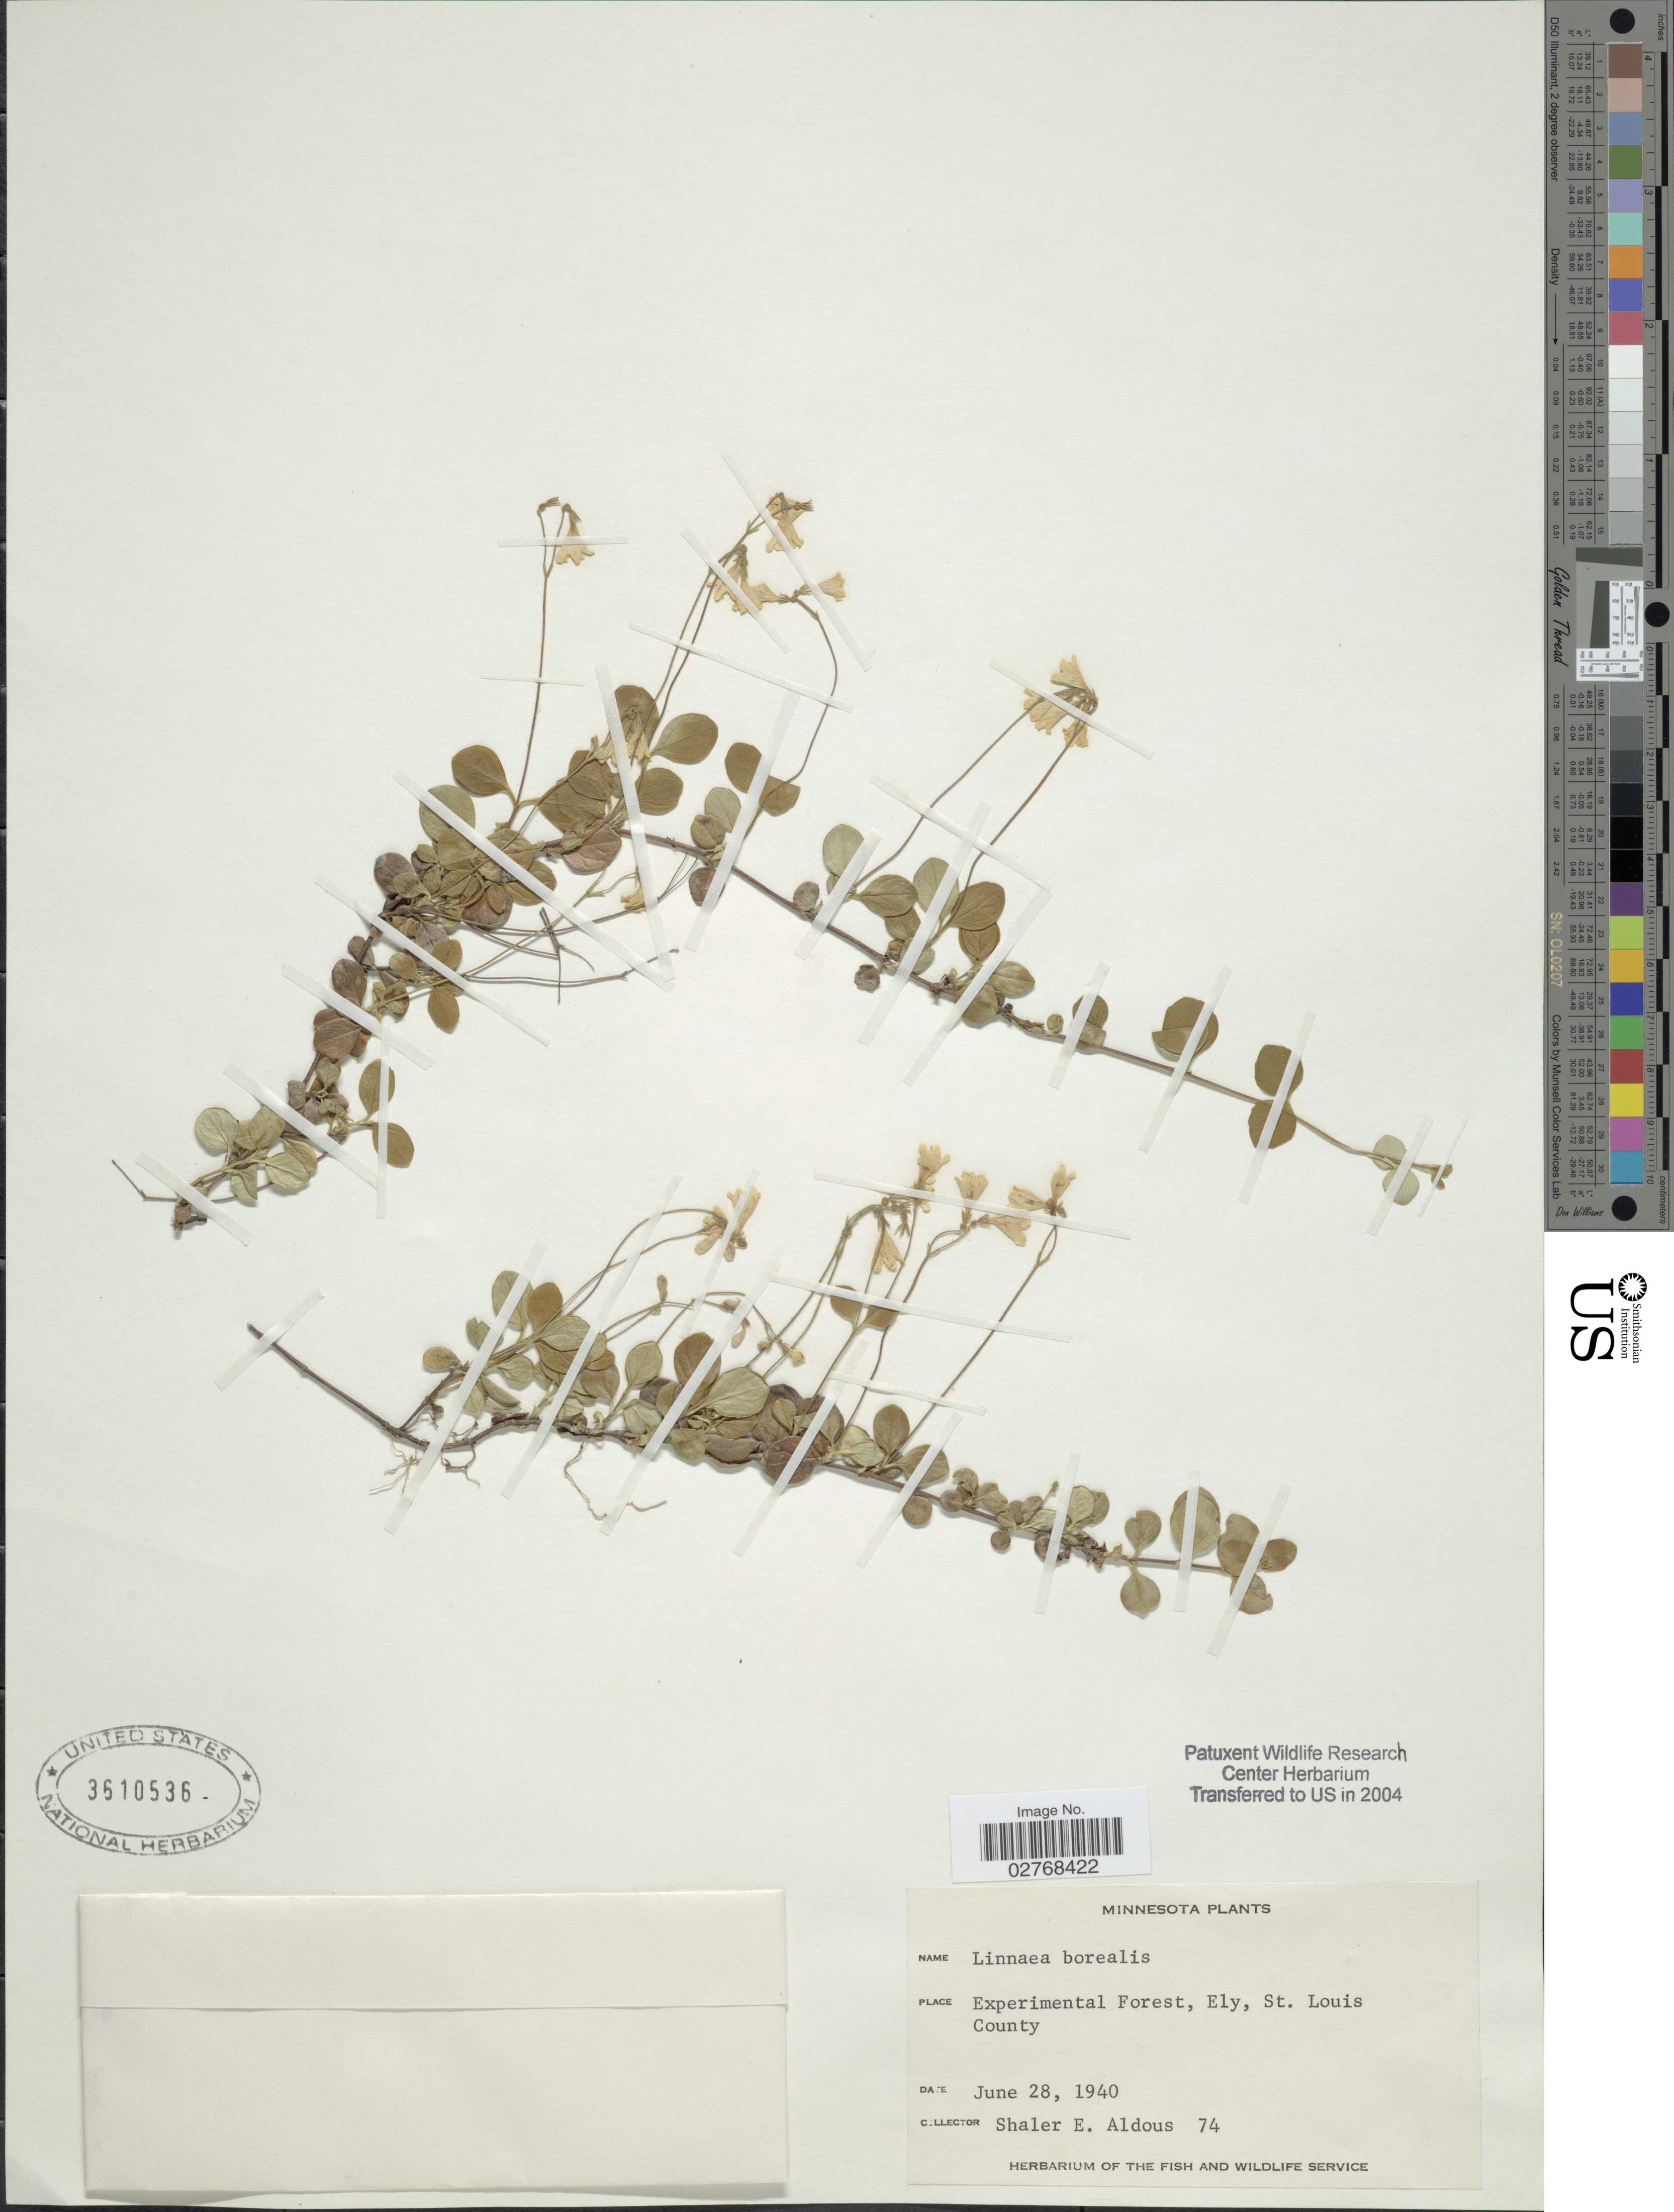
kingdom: Plantae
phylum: Tracheophyta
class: Magnoliopsida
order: Dipsacales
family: Caprifoliaceae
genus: Linnaea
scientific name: Linnaea borealis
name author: L.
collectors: S. Aldous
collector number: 74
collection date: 1940-06-28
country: United States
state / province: Minnesota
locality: Experimental Forest, Ely, St. Louis County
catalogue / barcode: US 3610536